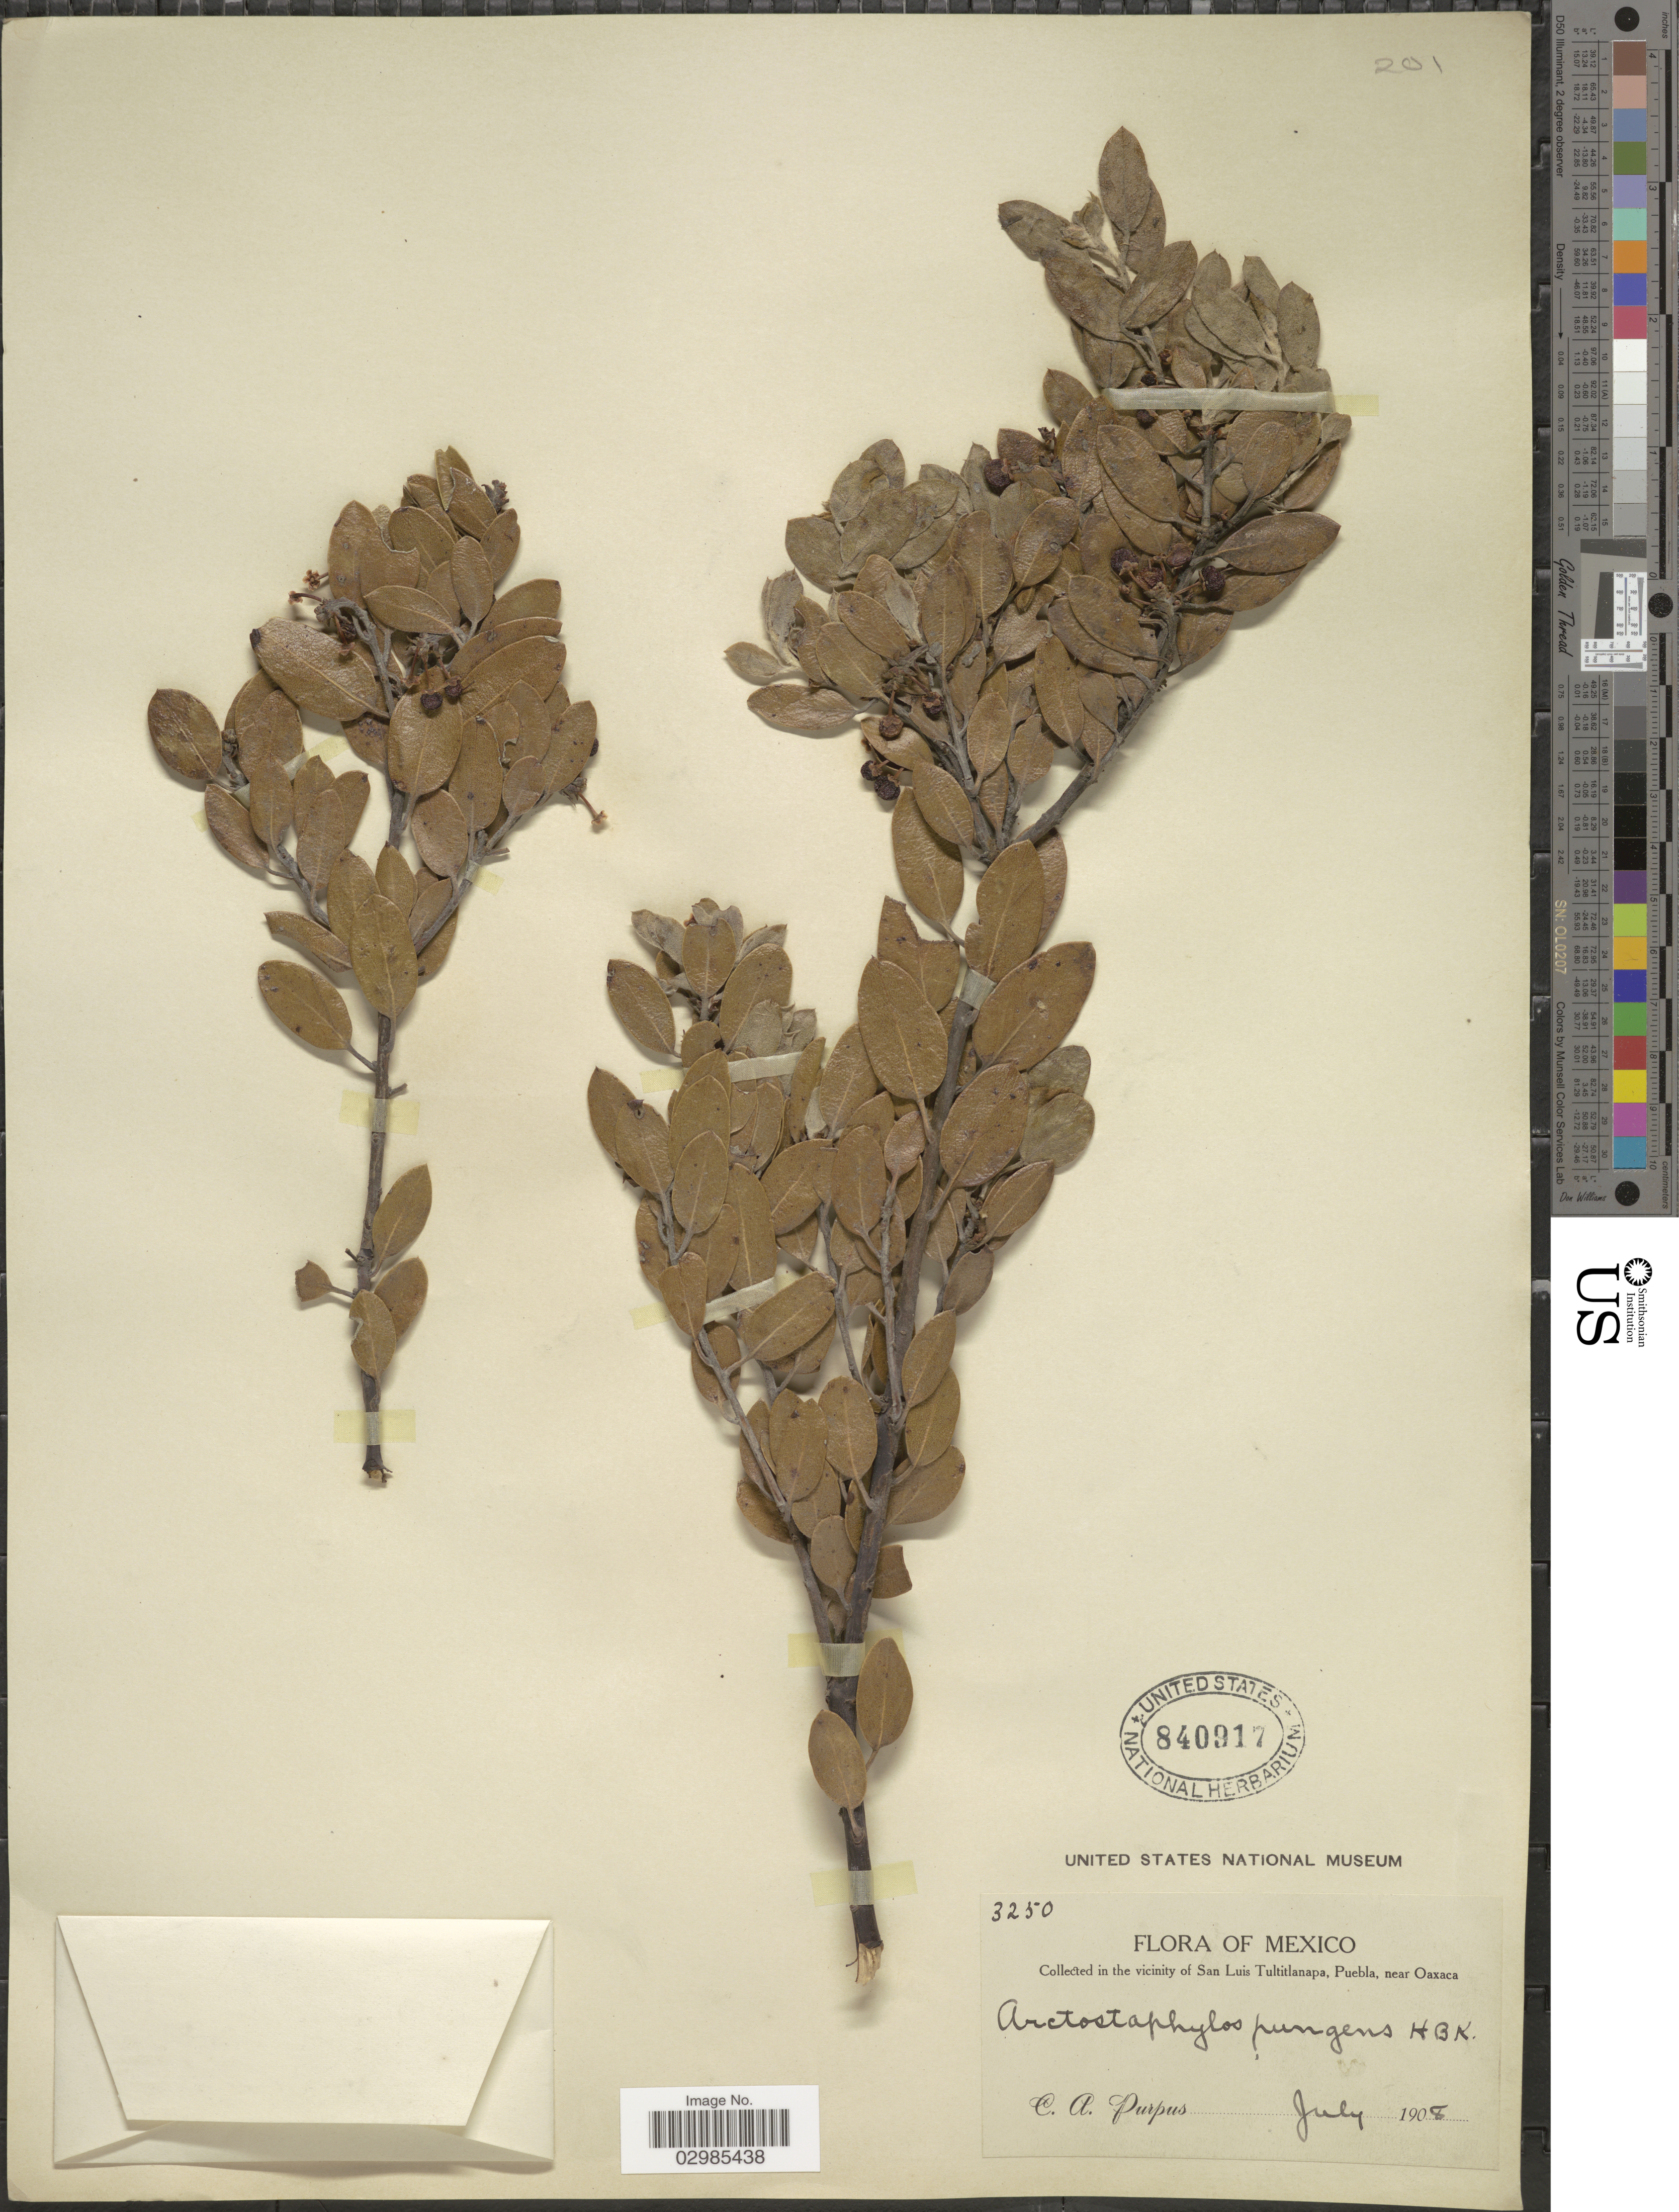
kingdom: Plantae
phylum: Tracheophyta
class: Magnoliopsida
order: Ericales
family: Ericaceae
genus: Arctostaphylos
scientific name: Arctostaphylos pungens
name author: Kunth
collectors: C. A. Purpus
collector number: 3250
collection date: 1908-07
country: Mexico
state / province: Puebla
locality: In the vicinity of San Luis Tultitlanapa, Puebla, near Oaxaca.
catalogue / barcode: US 840917